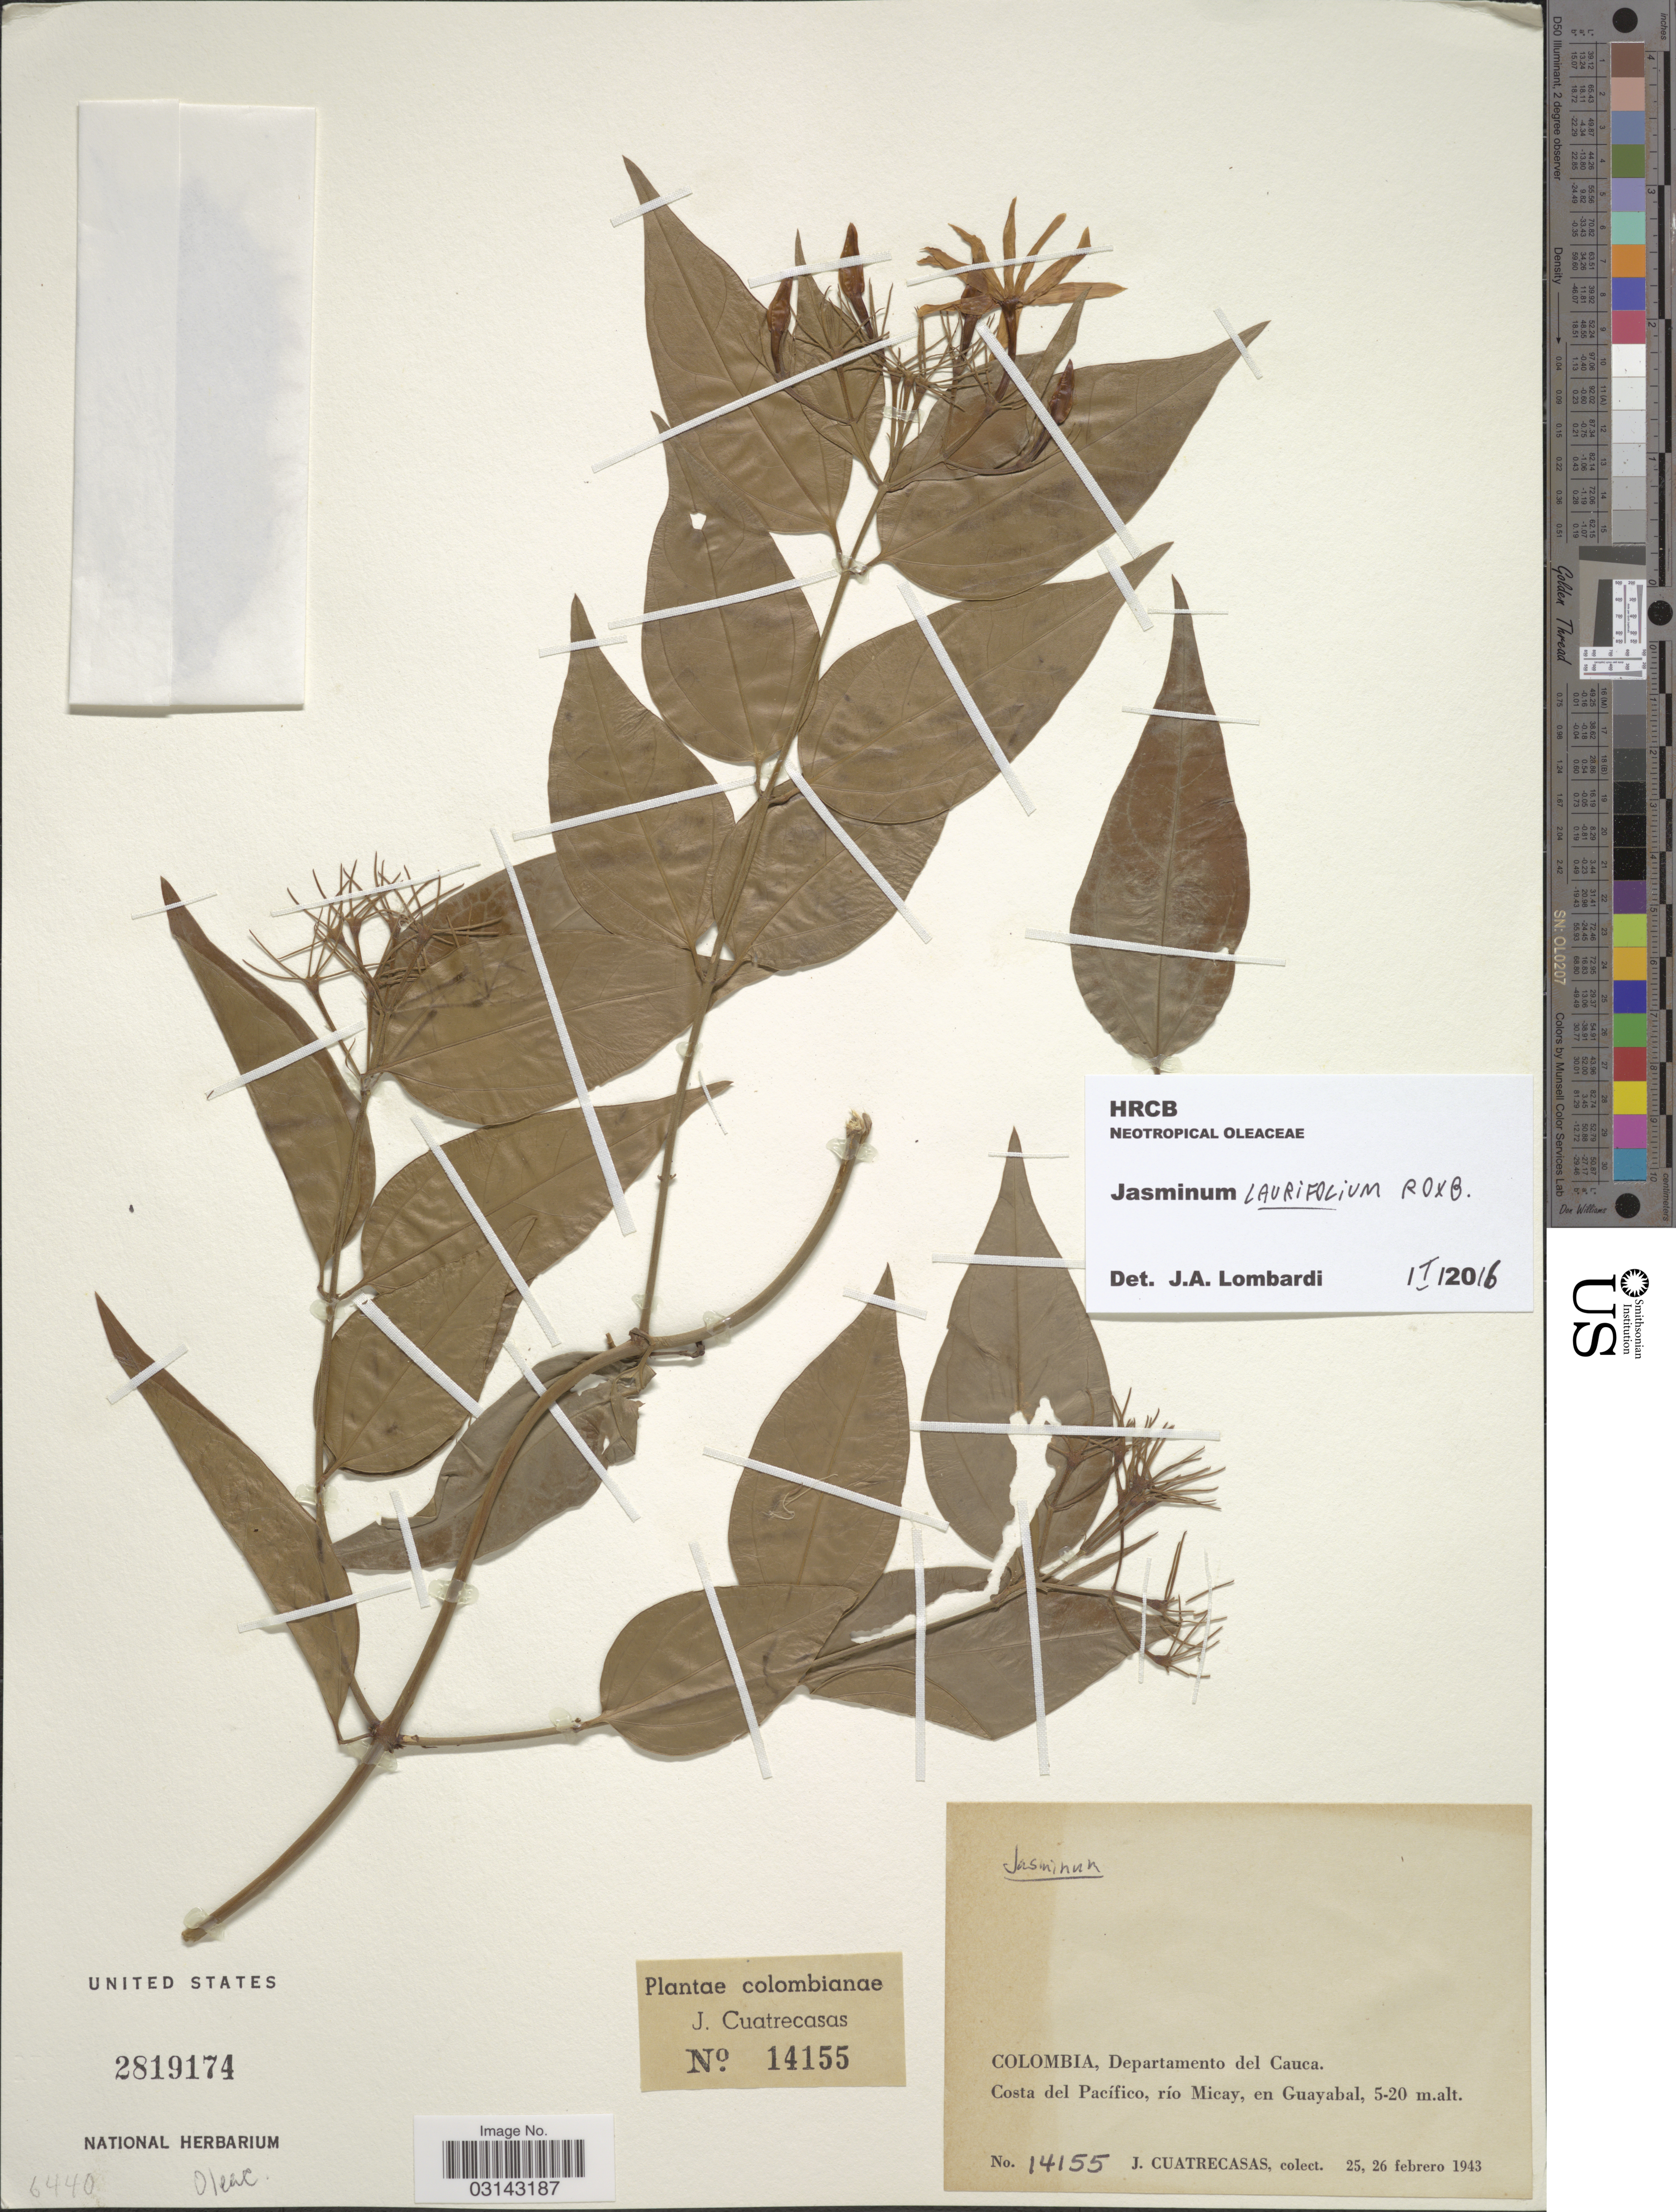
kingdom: Plantae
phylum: Tracheophyta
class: Magnoliopsida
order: Lamiales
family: Oleaceae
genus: Jasminum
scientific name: Jasminum laurifolium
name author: Roxb.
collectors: J. Cuatrecasas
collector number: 14155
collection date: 1943-02-25/1943-02-26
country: Colombia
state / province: Cauca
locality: Departamento del Cauca. Costa del Pacífico, río Micay, en Guayabal.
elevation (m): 5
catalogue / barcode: US 2819174